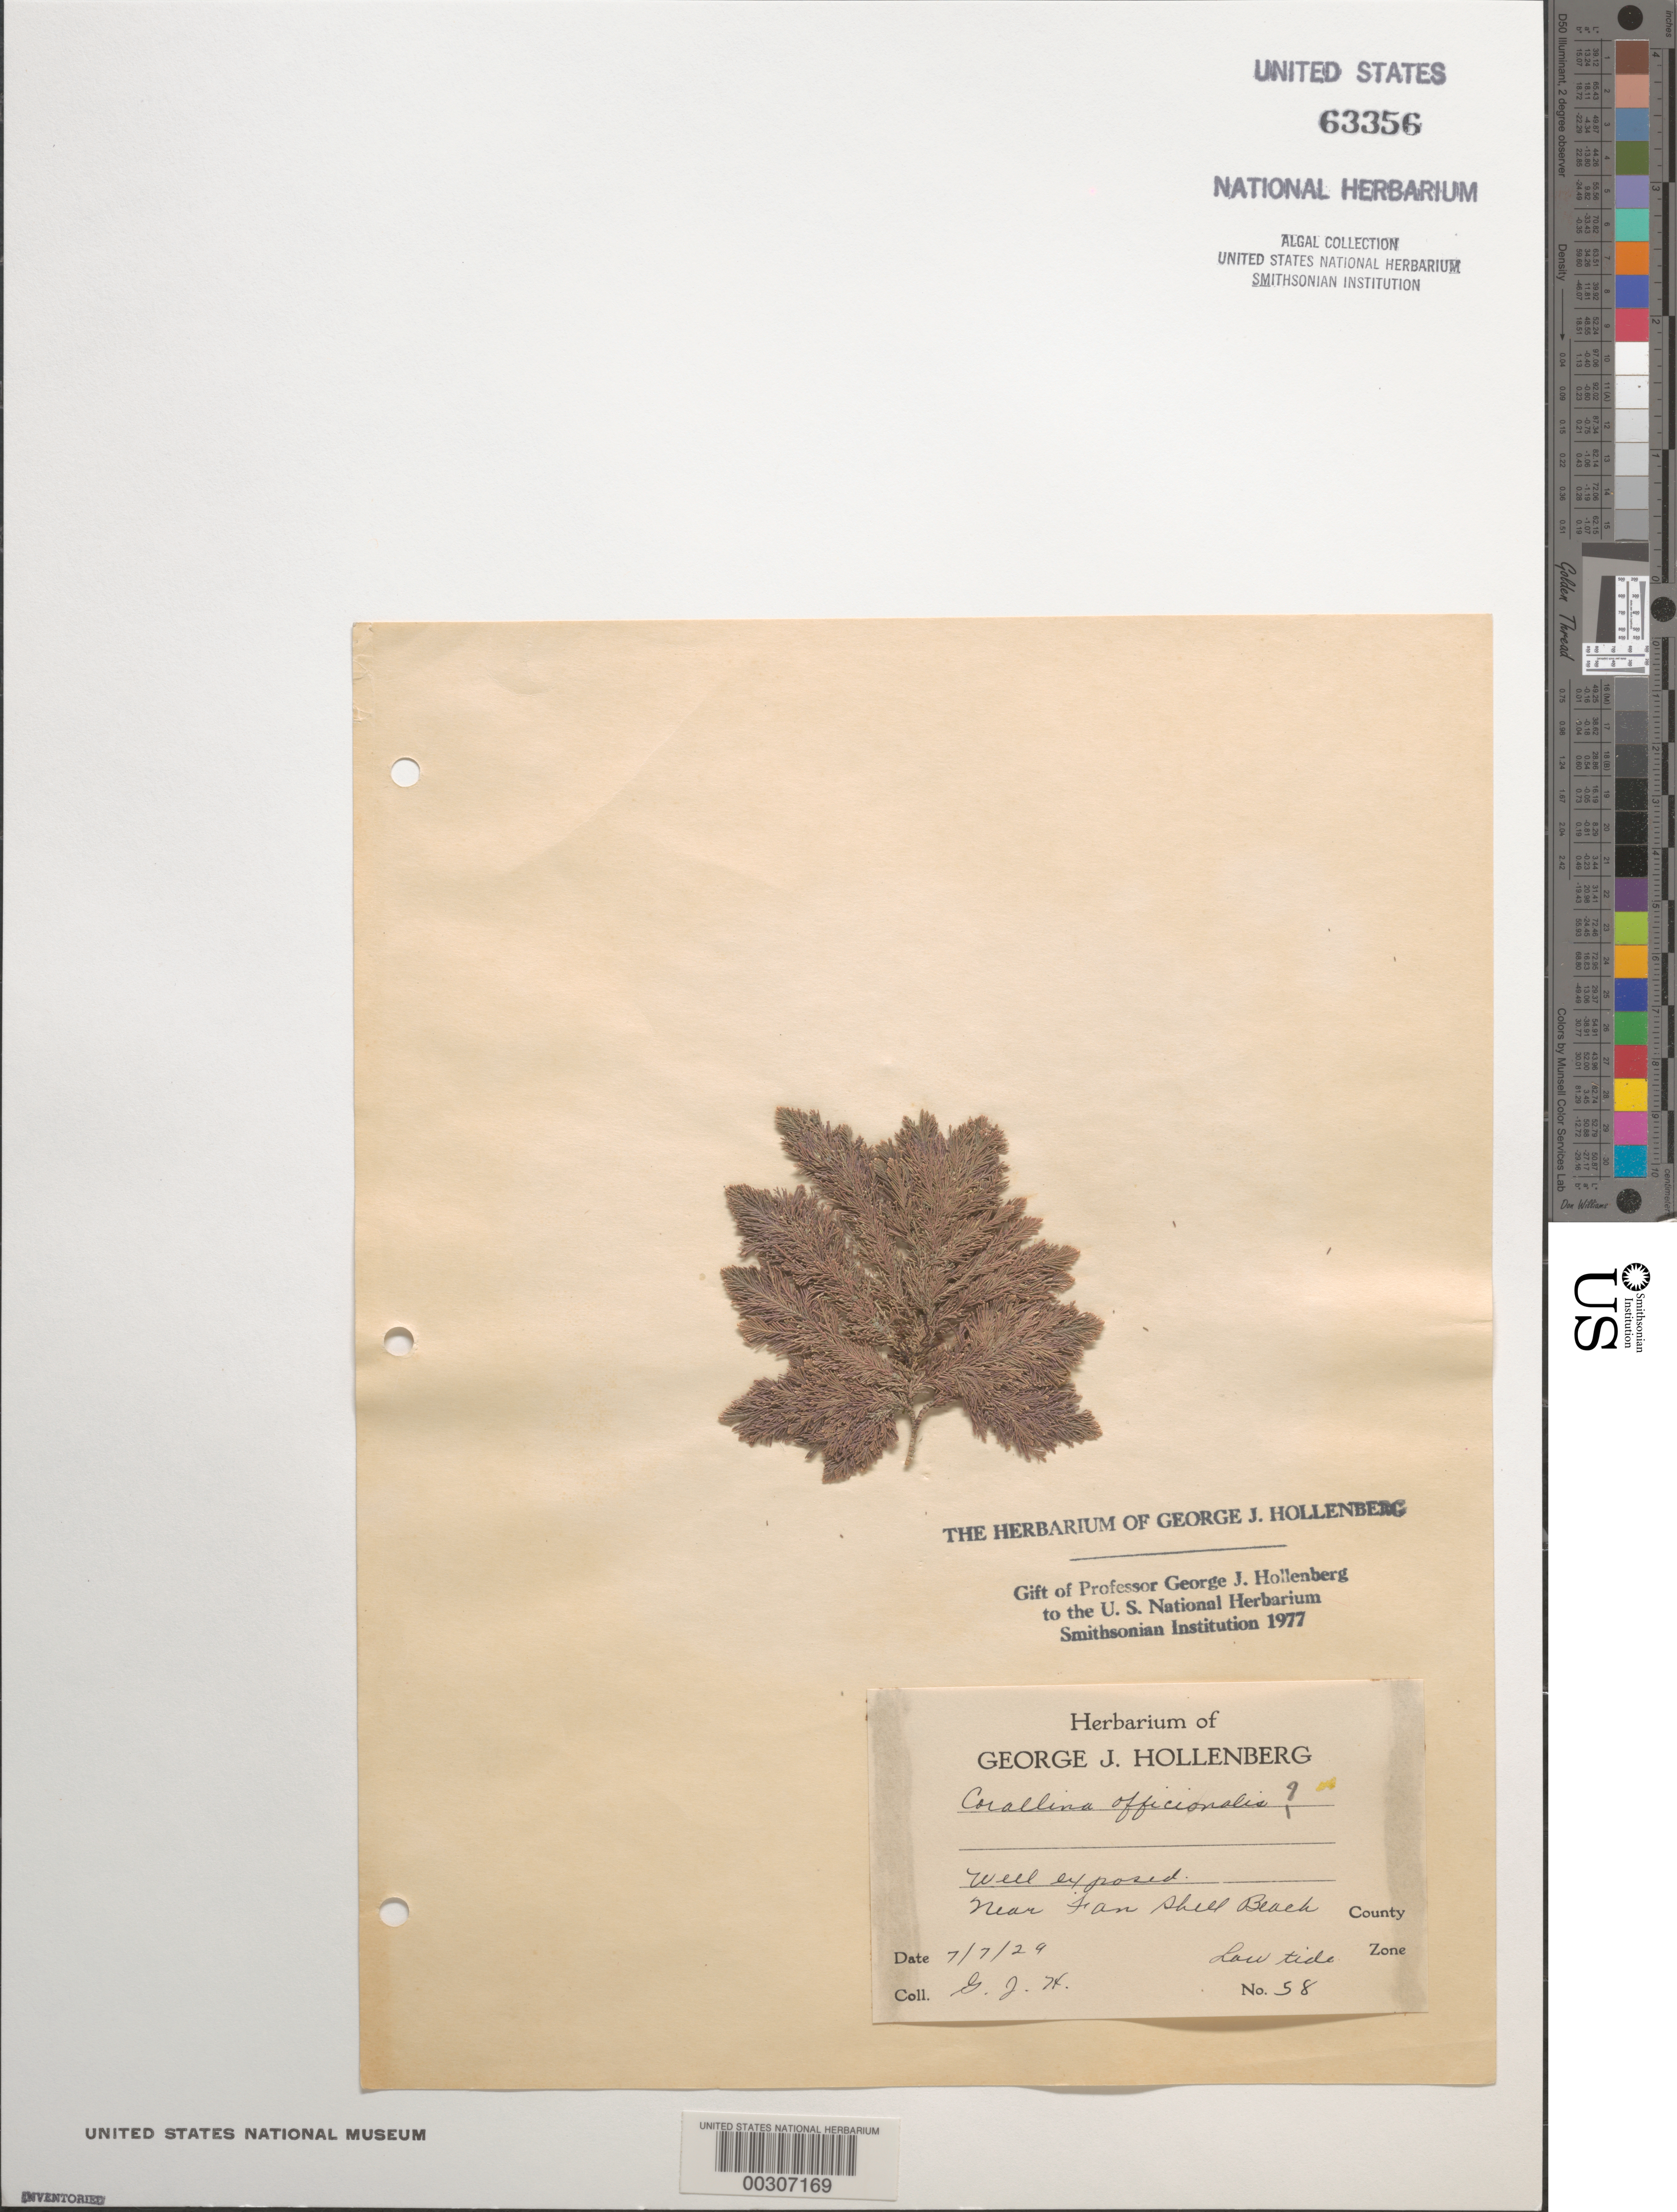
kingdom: Plantae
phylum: Rhodophyta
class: Florideophyceae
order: Corallinales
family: Corallinaceae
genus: Corallina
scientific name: Corallina officinalis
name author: L.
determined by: Hollenberg, George J.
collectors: G. Hollenberg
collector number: GJH 58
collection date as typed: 07 Jul 1929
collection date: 1929-07-07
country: United States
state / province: California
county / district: Monterey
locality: Near Fan Shell Beach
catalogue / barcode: US 63356